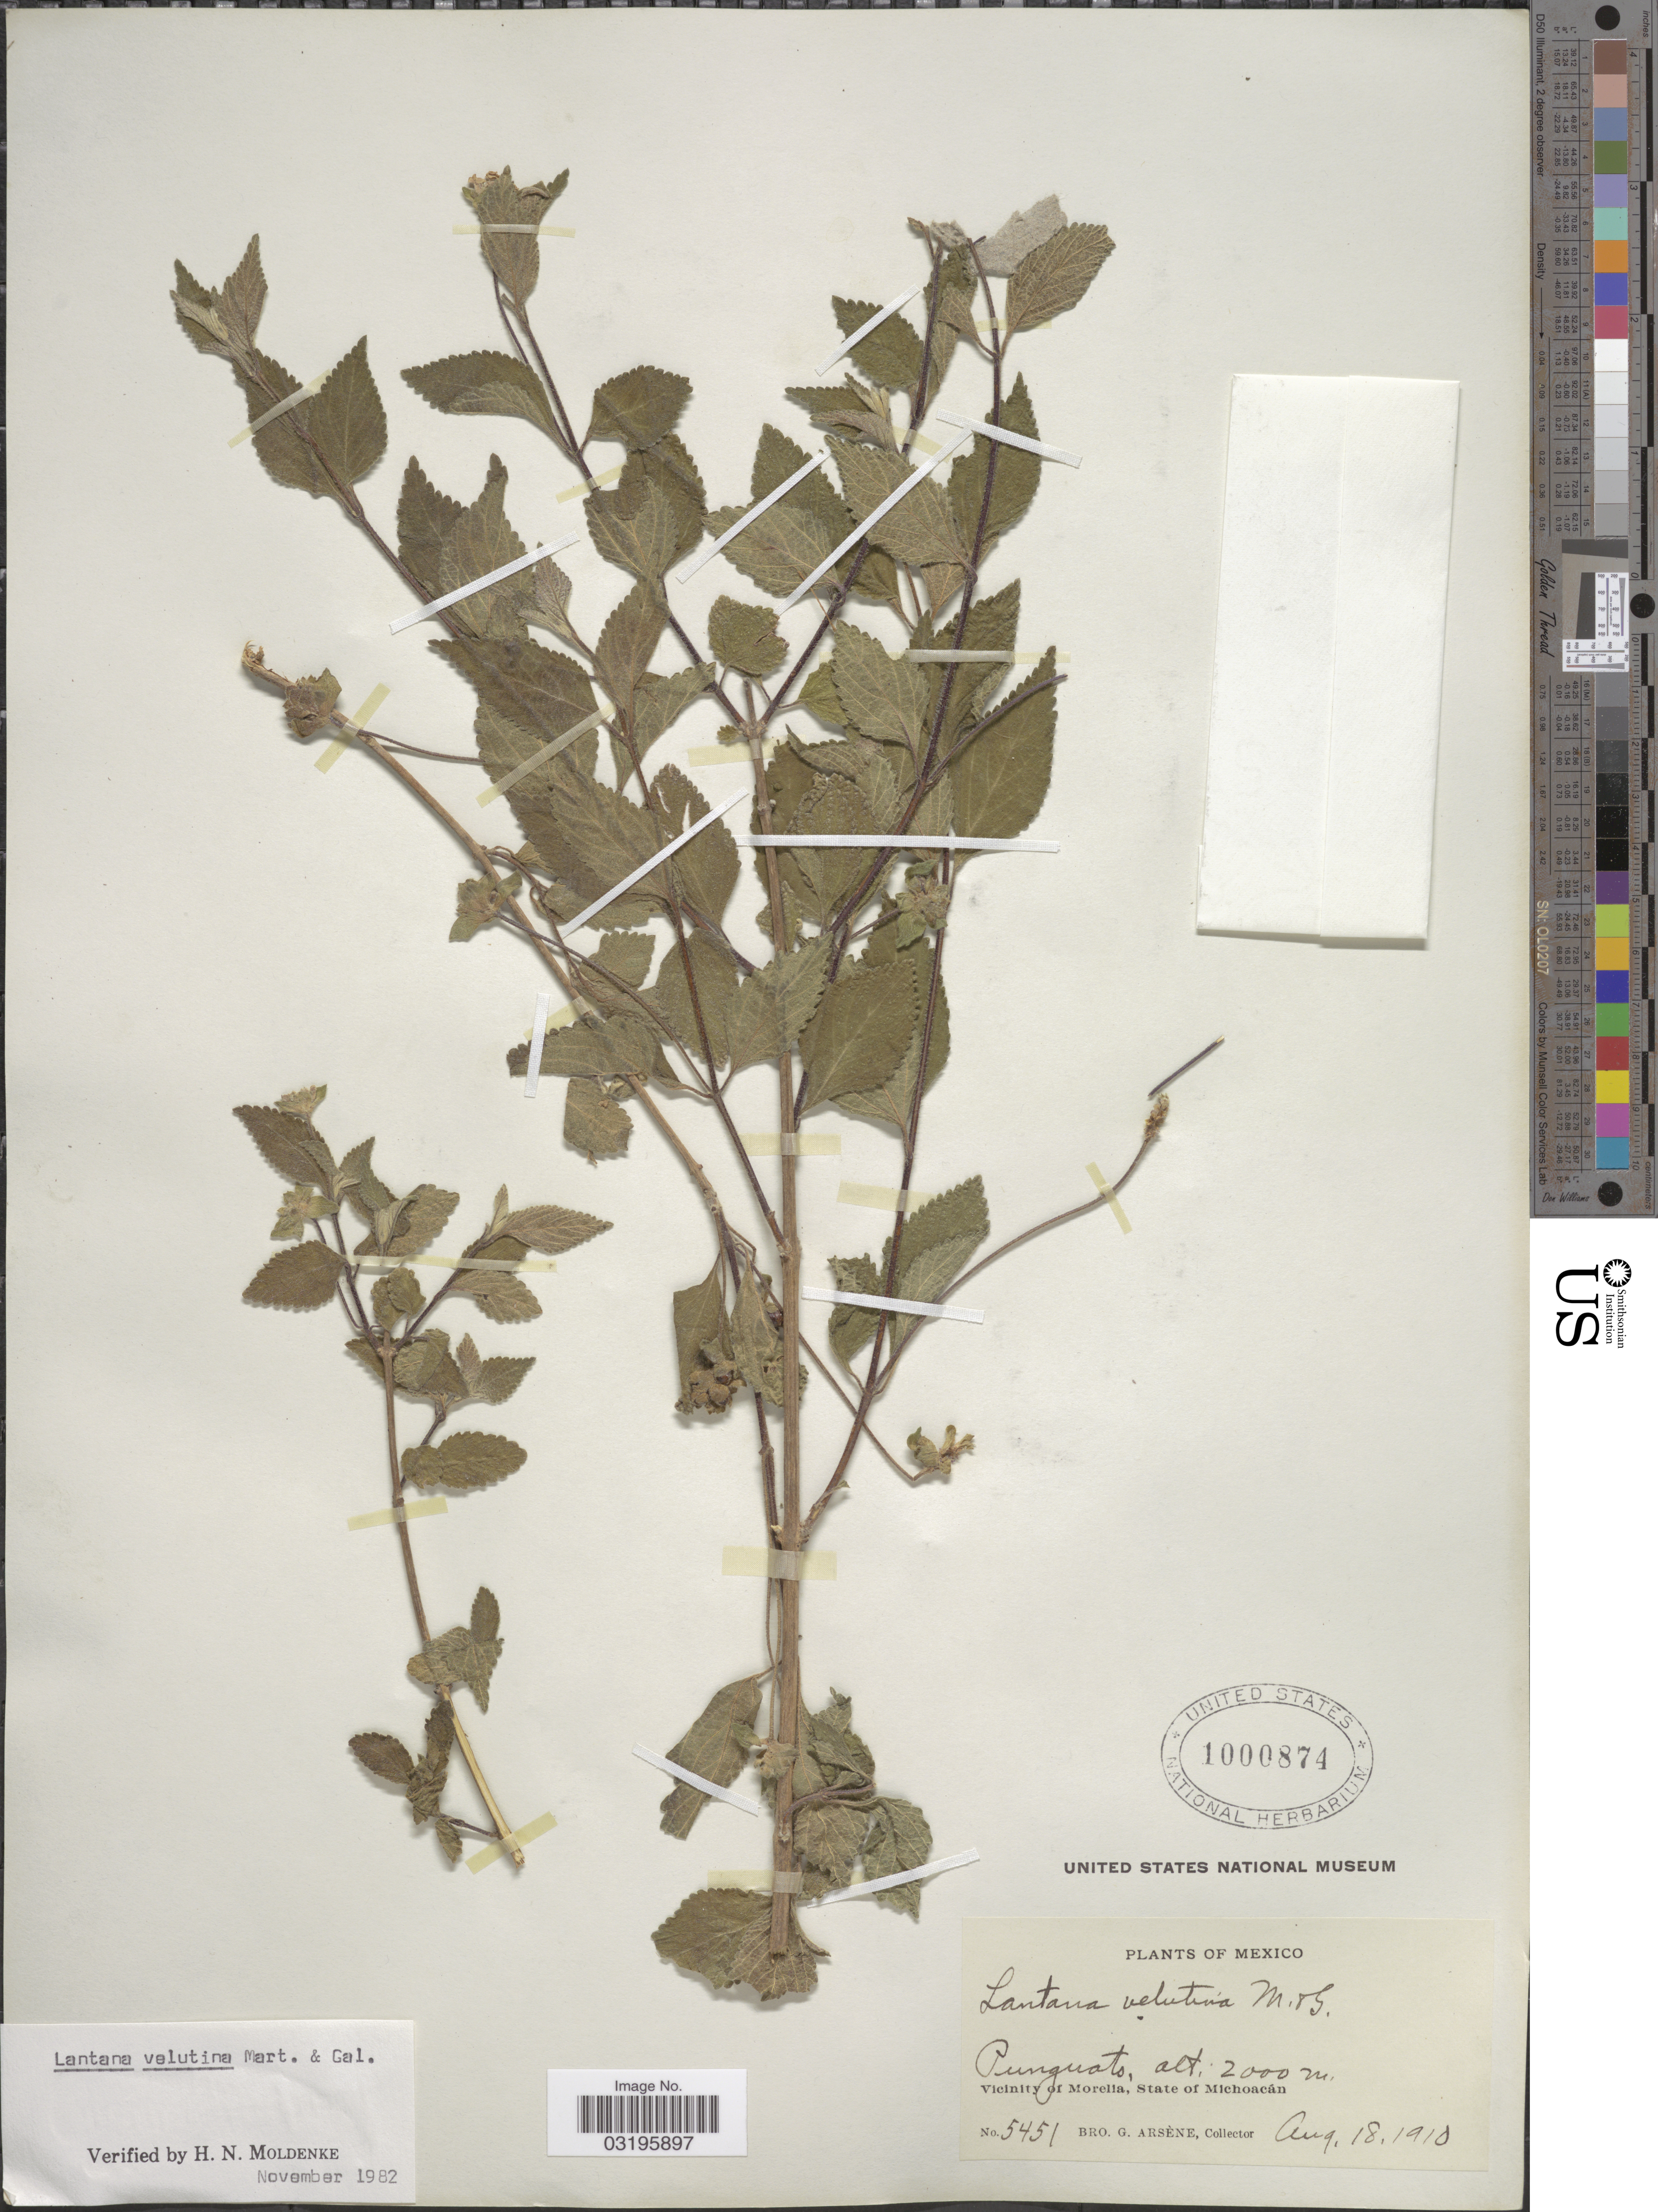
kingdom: Plantae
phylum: Tracheophyta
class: Magnoliopsida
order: Lamiales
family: Verbenaceae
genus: Lantana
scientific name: Lantana velutina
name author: M. Martens & Galeotti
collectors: Bro. G. Arsène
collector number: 5451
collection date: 1910-08-18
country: Mexico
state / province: Michoacán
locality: Punguato, Vicinity of Morelia.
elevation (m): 2000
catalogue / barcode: US 1000874